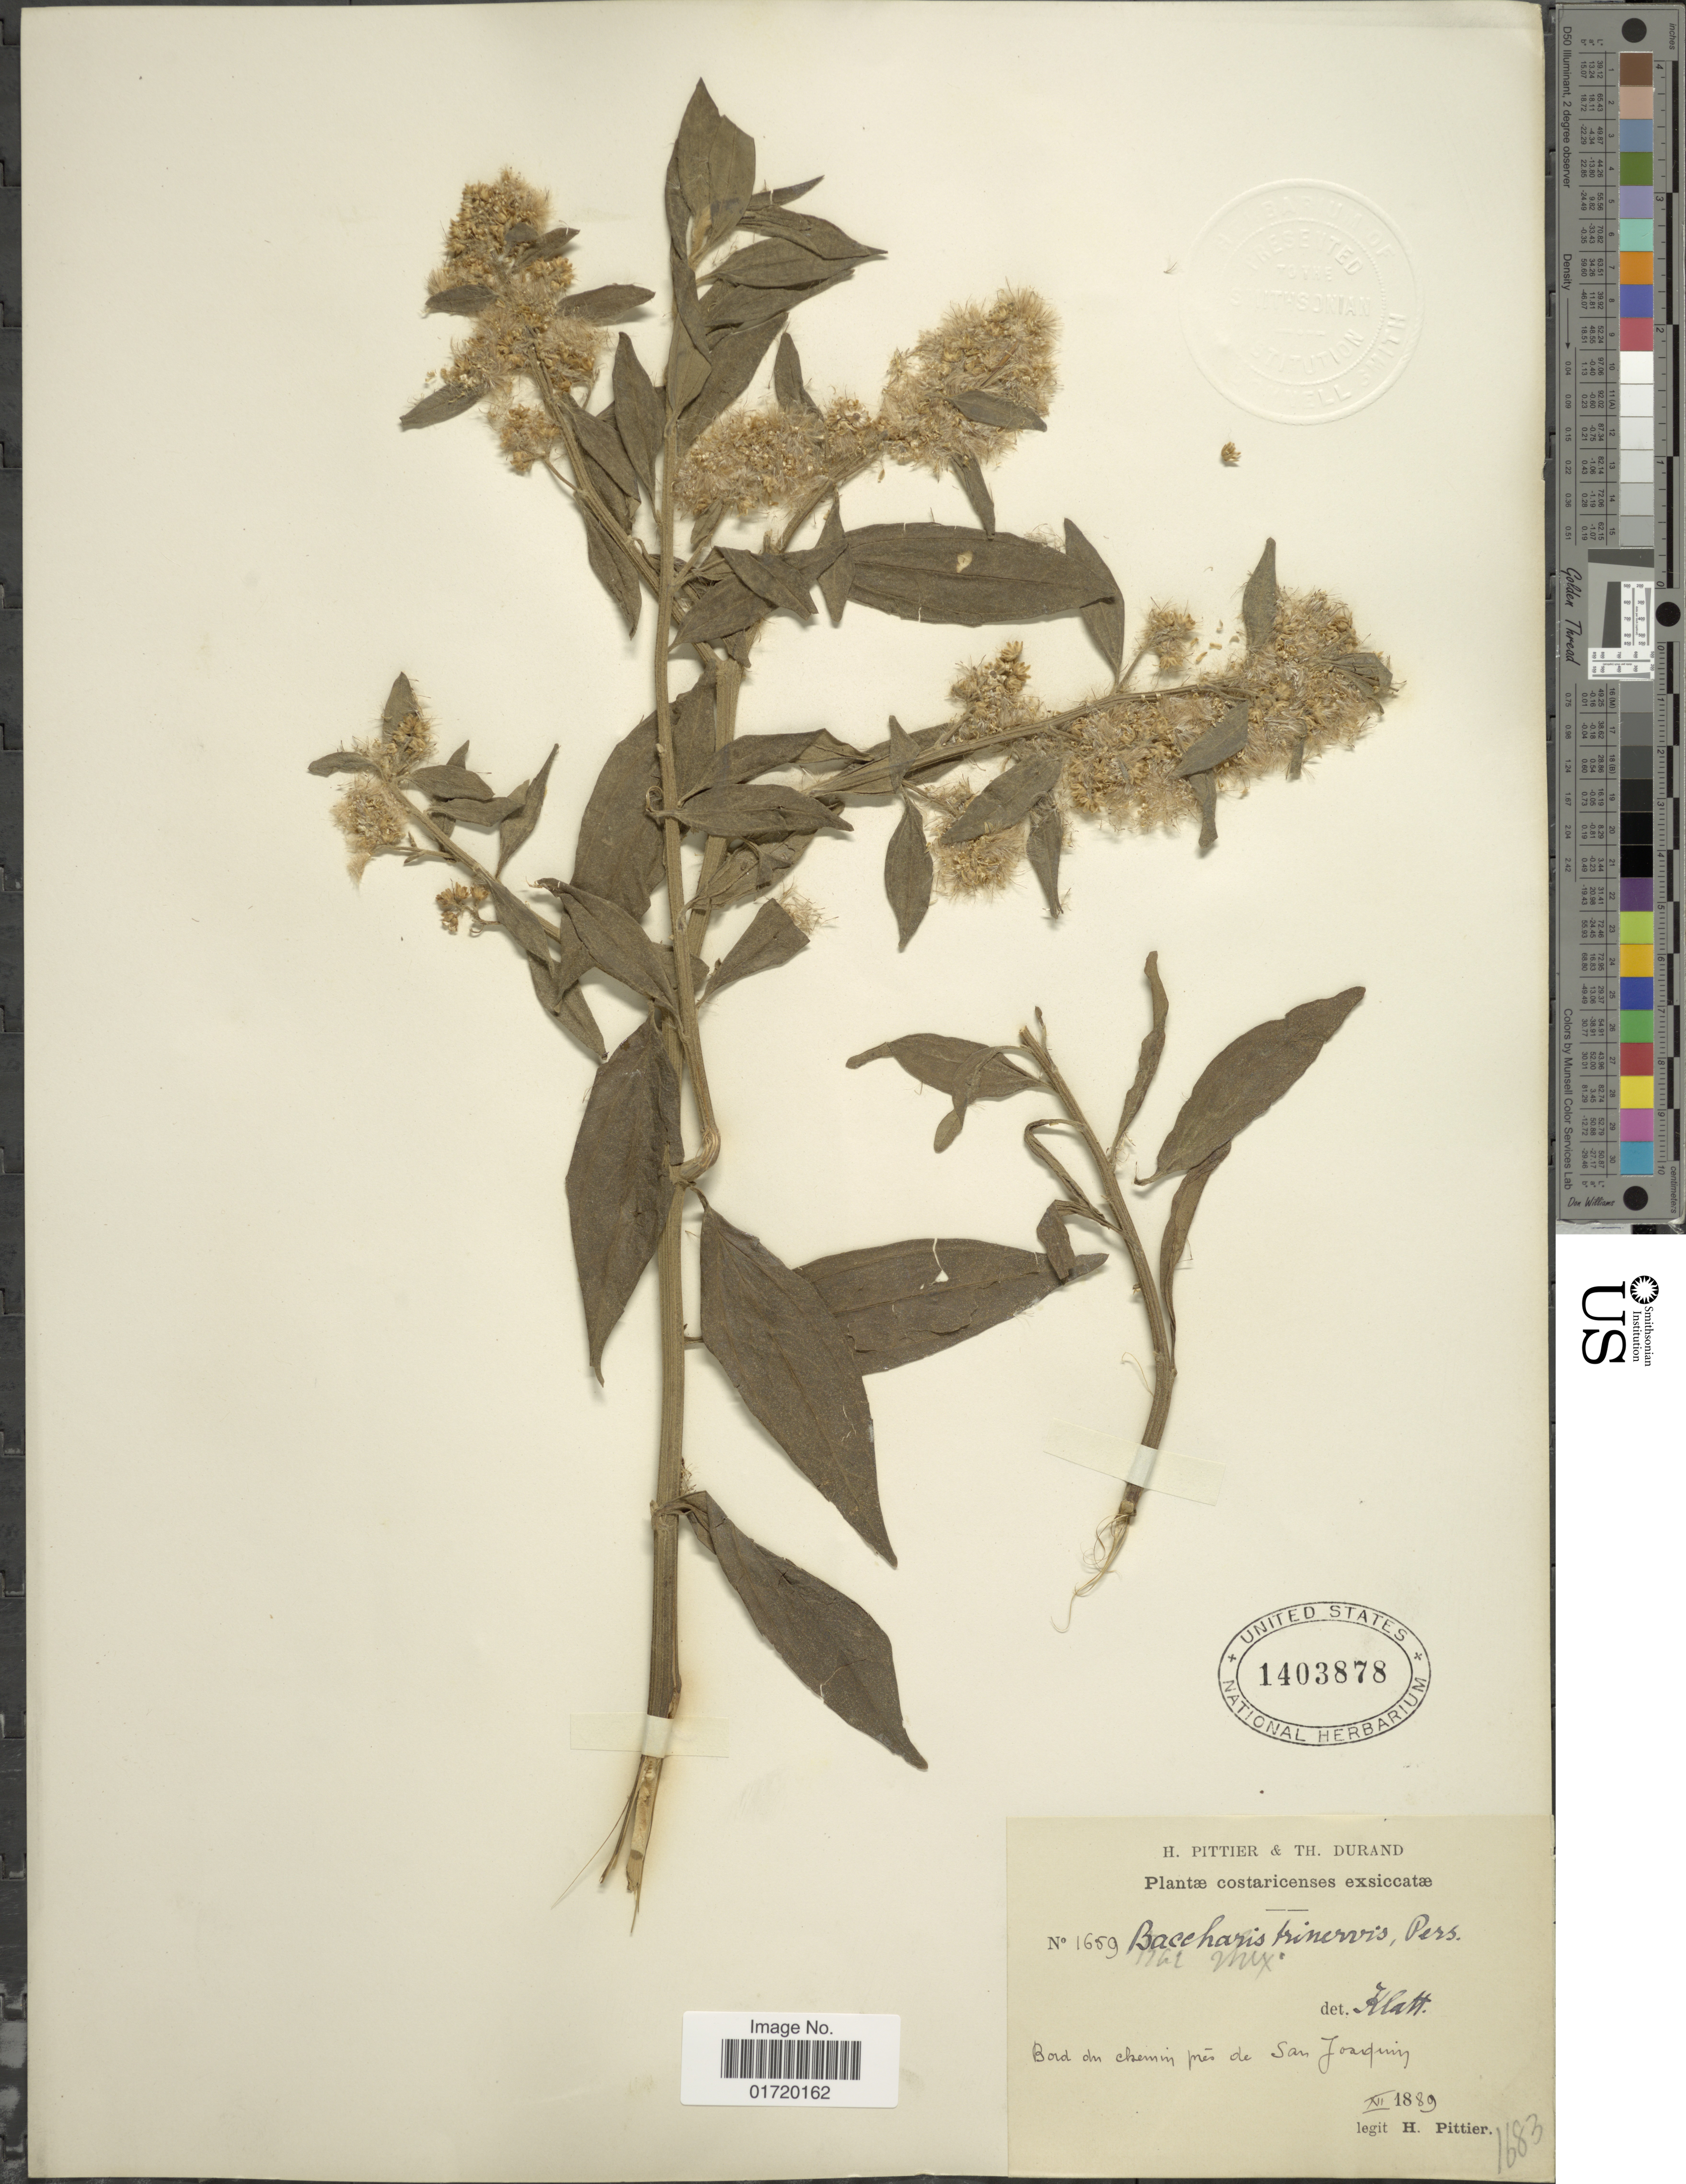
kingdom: Plantae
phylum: Tracheophyta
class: Magnoliopsida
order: Asterales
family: Asteraceae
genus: Baccharis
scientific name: Baccharis trinervis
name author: (Lam.) Pers.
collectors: H. F. Pittier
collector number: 1659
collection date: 1889-12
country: Costa Rica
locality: Costaricenses, Bord du chemin pres de San Joaquin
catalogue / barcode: US 1403878